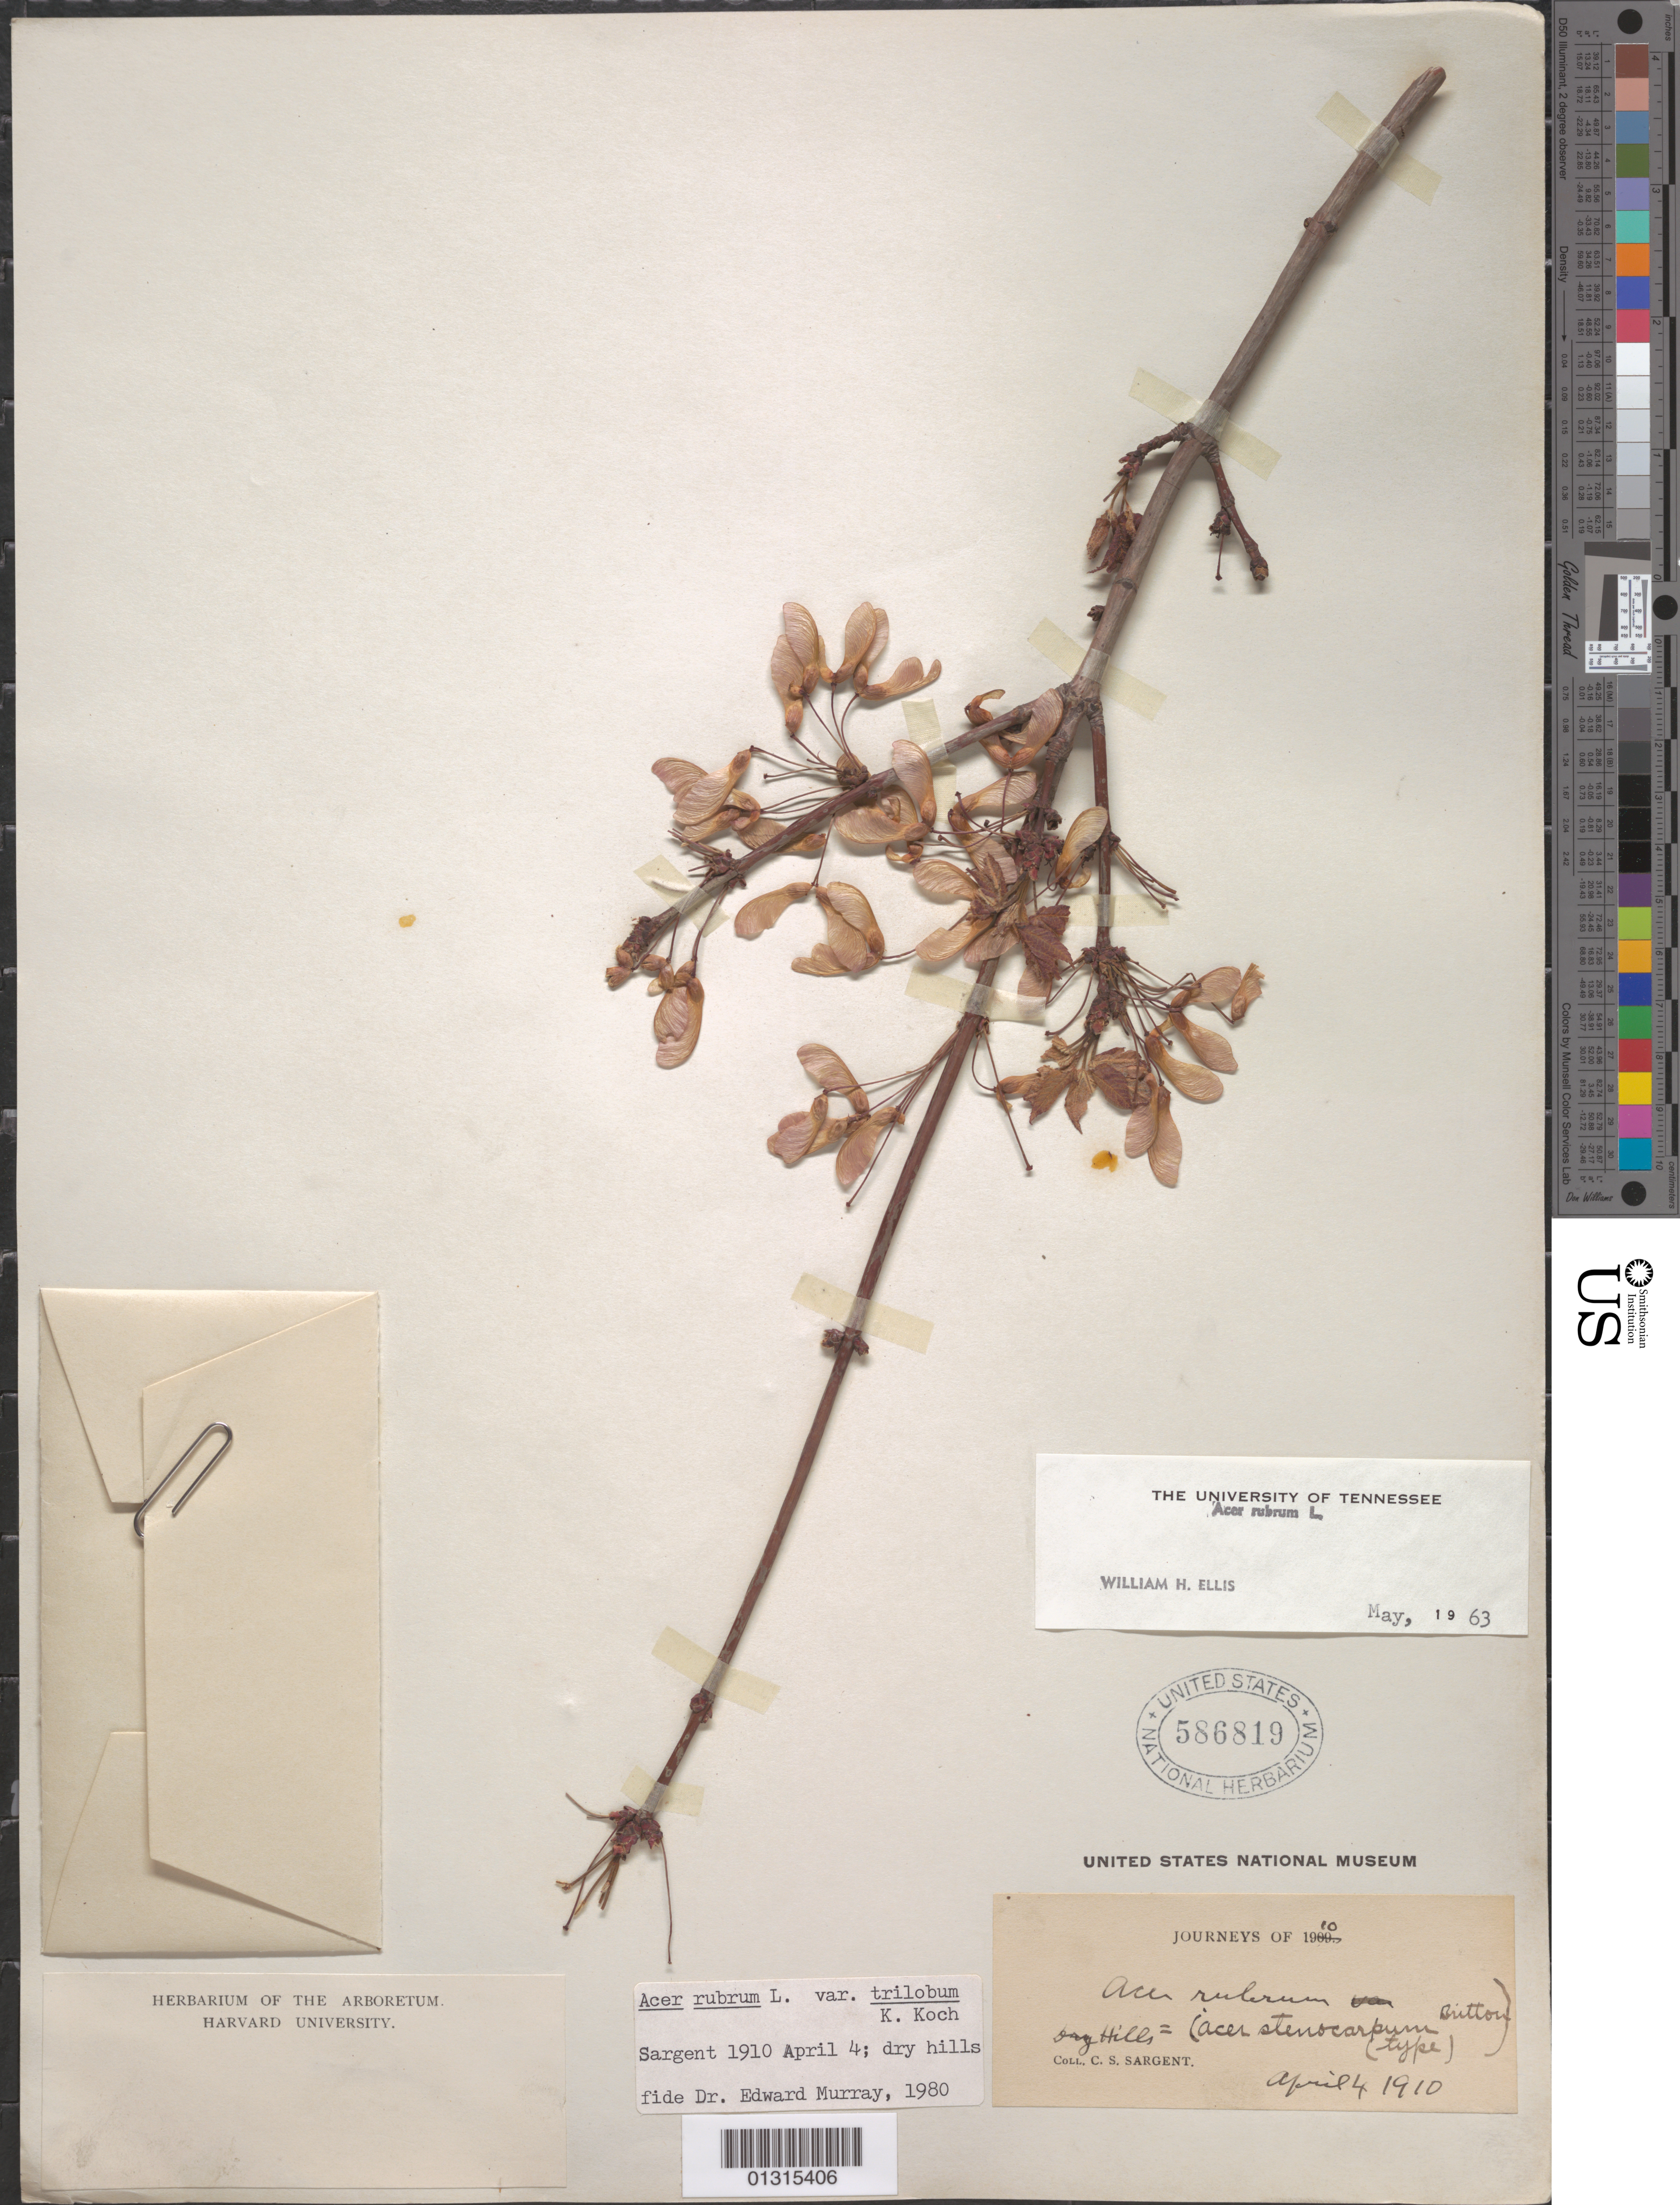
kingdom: Plantae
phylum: Tracheophyta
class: Magnoliopsida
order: Sapindales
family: Sapindaceae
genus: Acer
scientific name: Acer rubrum var. trilobum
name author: K. Koch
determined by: Murray, Edward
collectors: C. S. Sargent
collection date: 1910-04-04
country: United States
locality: Journeys of 1910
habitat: Dry hills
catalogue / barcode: US 586819